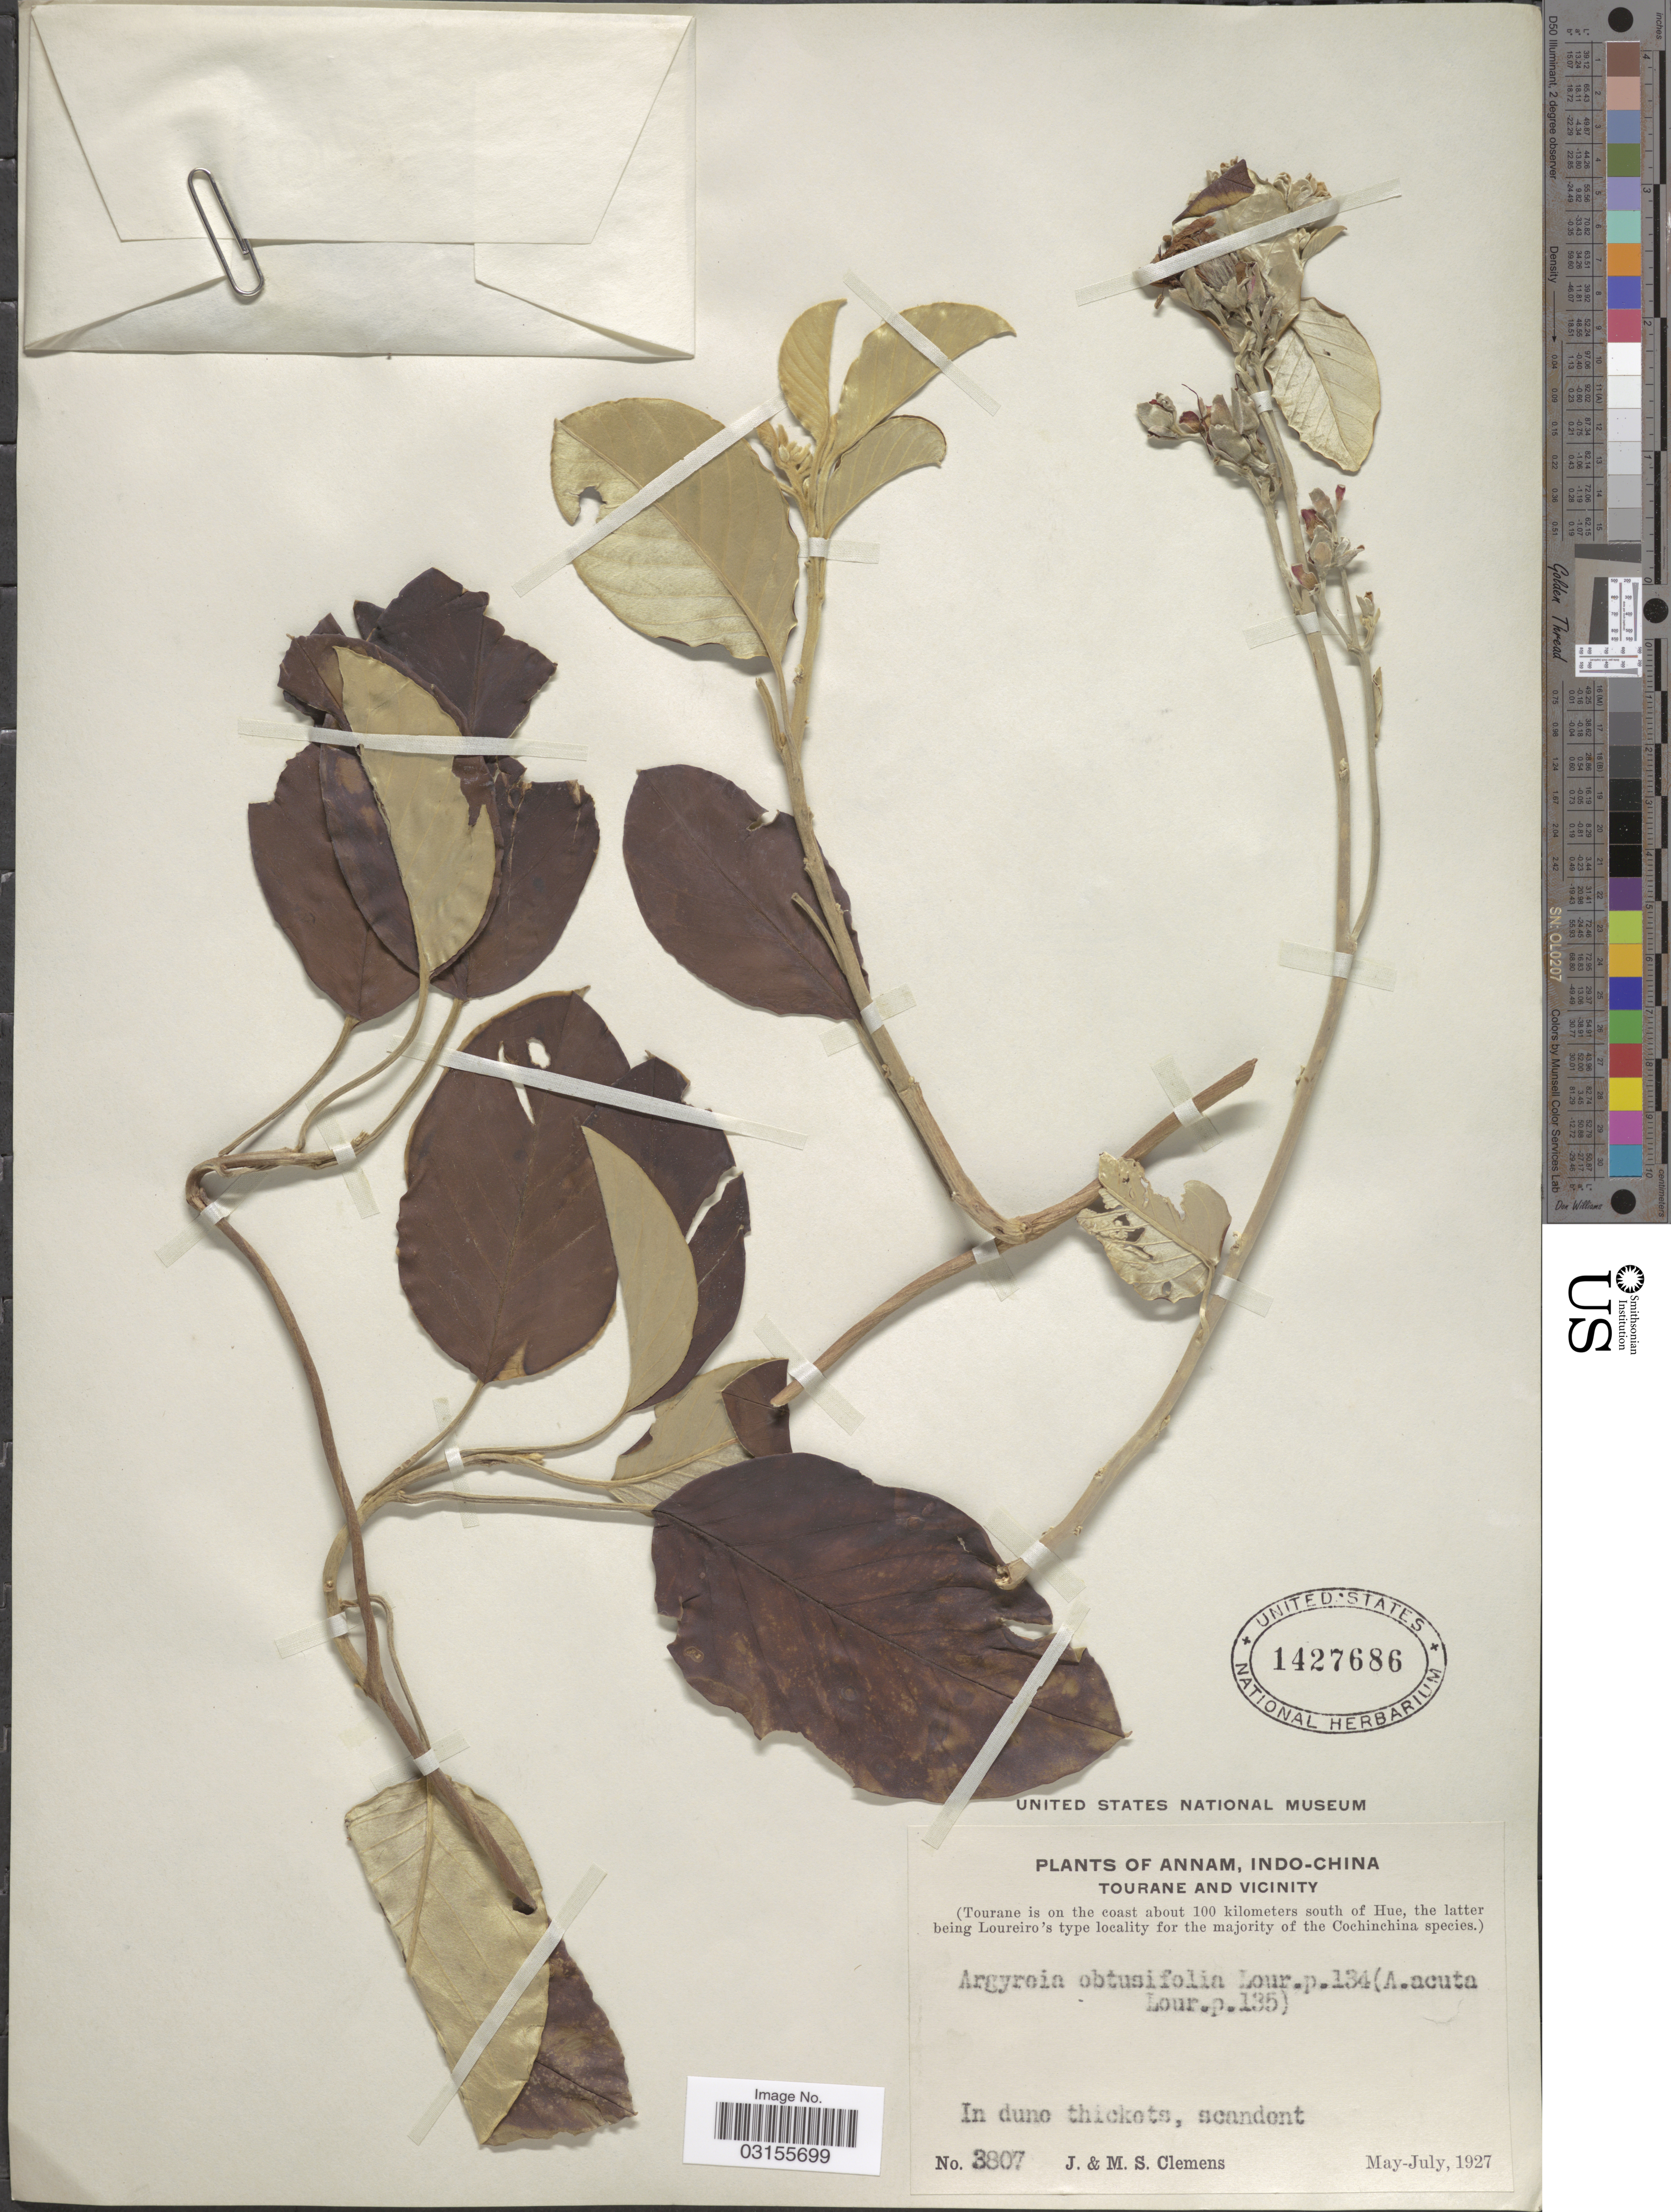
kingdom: Plantae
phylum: Tracheophyta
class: Magnoliopsida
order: Solanales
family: Convolvulaceae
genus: Argyreia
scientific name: Argyreia obtusifolia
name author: Lour.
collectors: J. Clemens & M. S. Clemens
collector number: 3807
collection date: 1927-05/1927-07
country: Vietnam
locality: Annam, Indo-China Tourane and vicinity.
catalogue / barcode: US 1427686